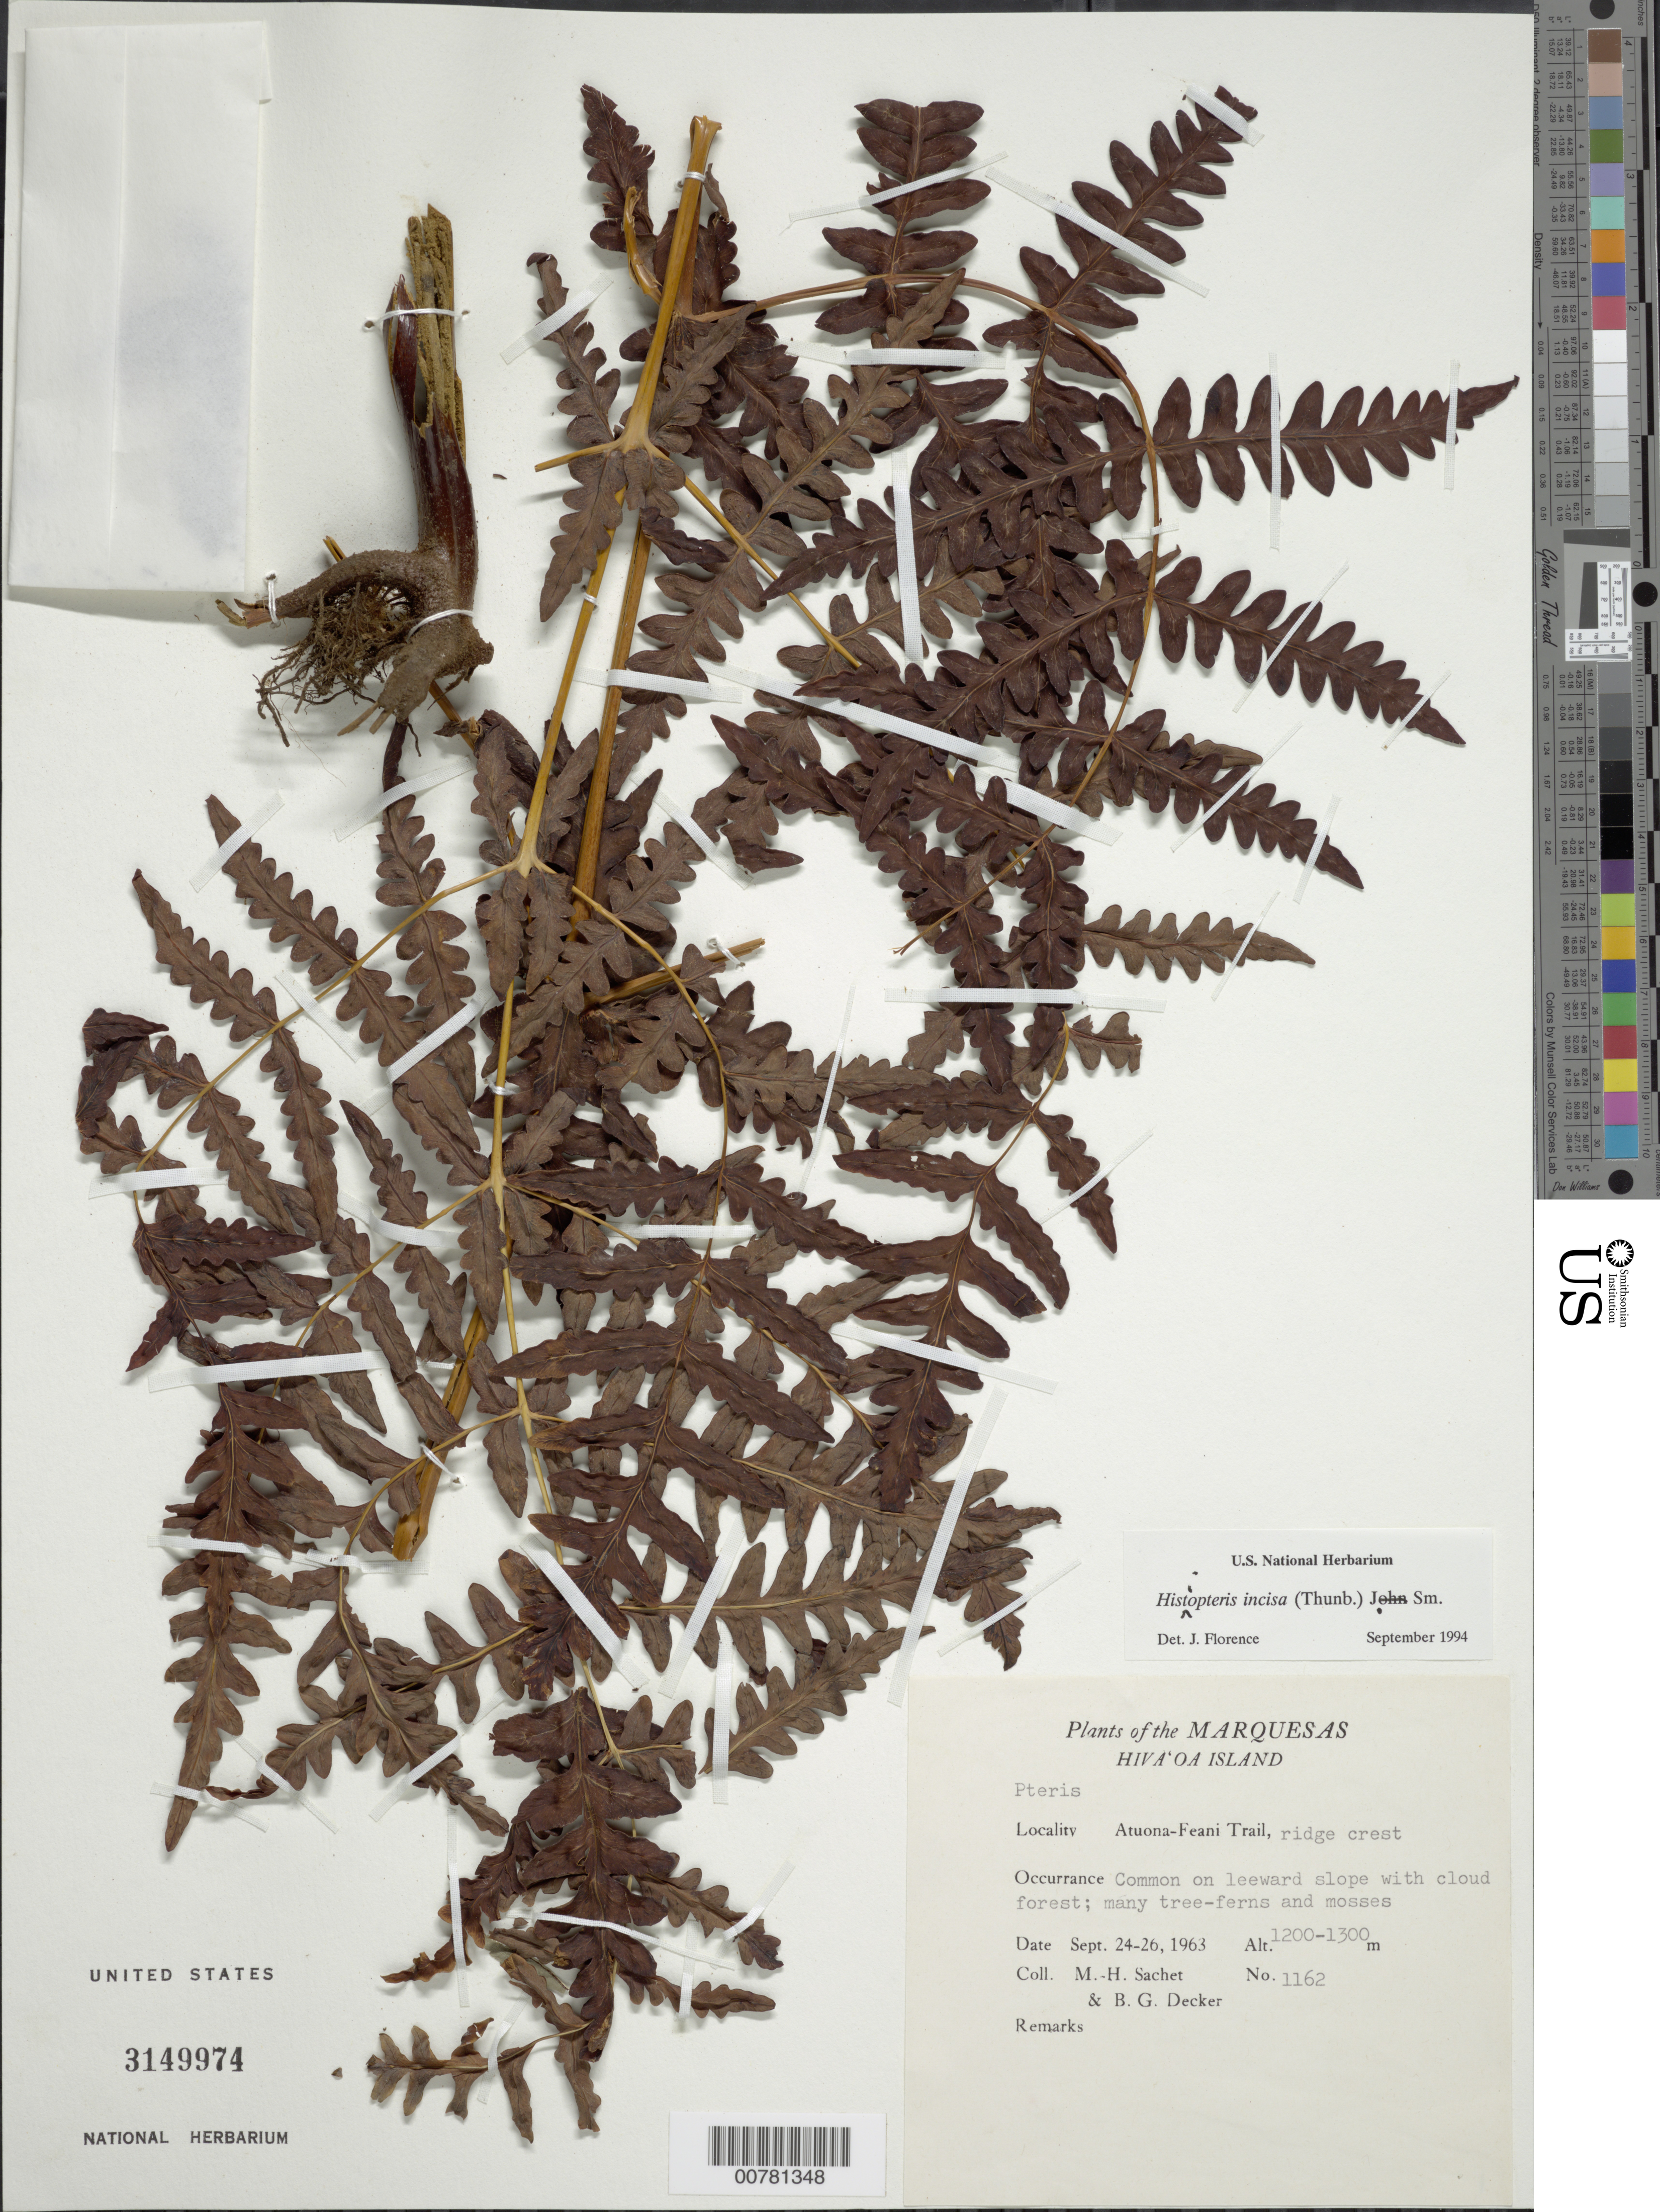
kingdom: Plantae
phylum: Tracheophyta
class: Polypodiopsida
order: Polypodiales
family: Dennstaedtiaceae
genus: Histiopteris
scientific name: Histiopteris incisa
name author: (Thunb.) J. Sm.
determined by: Florence, J.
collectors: M.-H. Sachet & B. G. Decker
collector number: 1162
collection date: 1963-09-24/1963-09-26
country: French Polynesia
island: Hiva Oa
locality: Atuona-Feani Trail, ridge crest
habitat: Common on leeward slope with cloud forest; many tree-ferns and mosses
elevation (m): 1200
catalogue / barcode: US 3149974